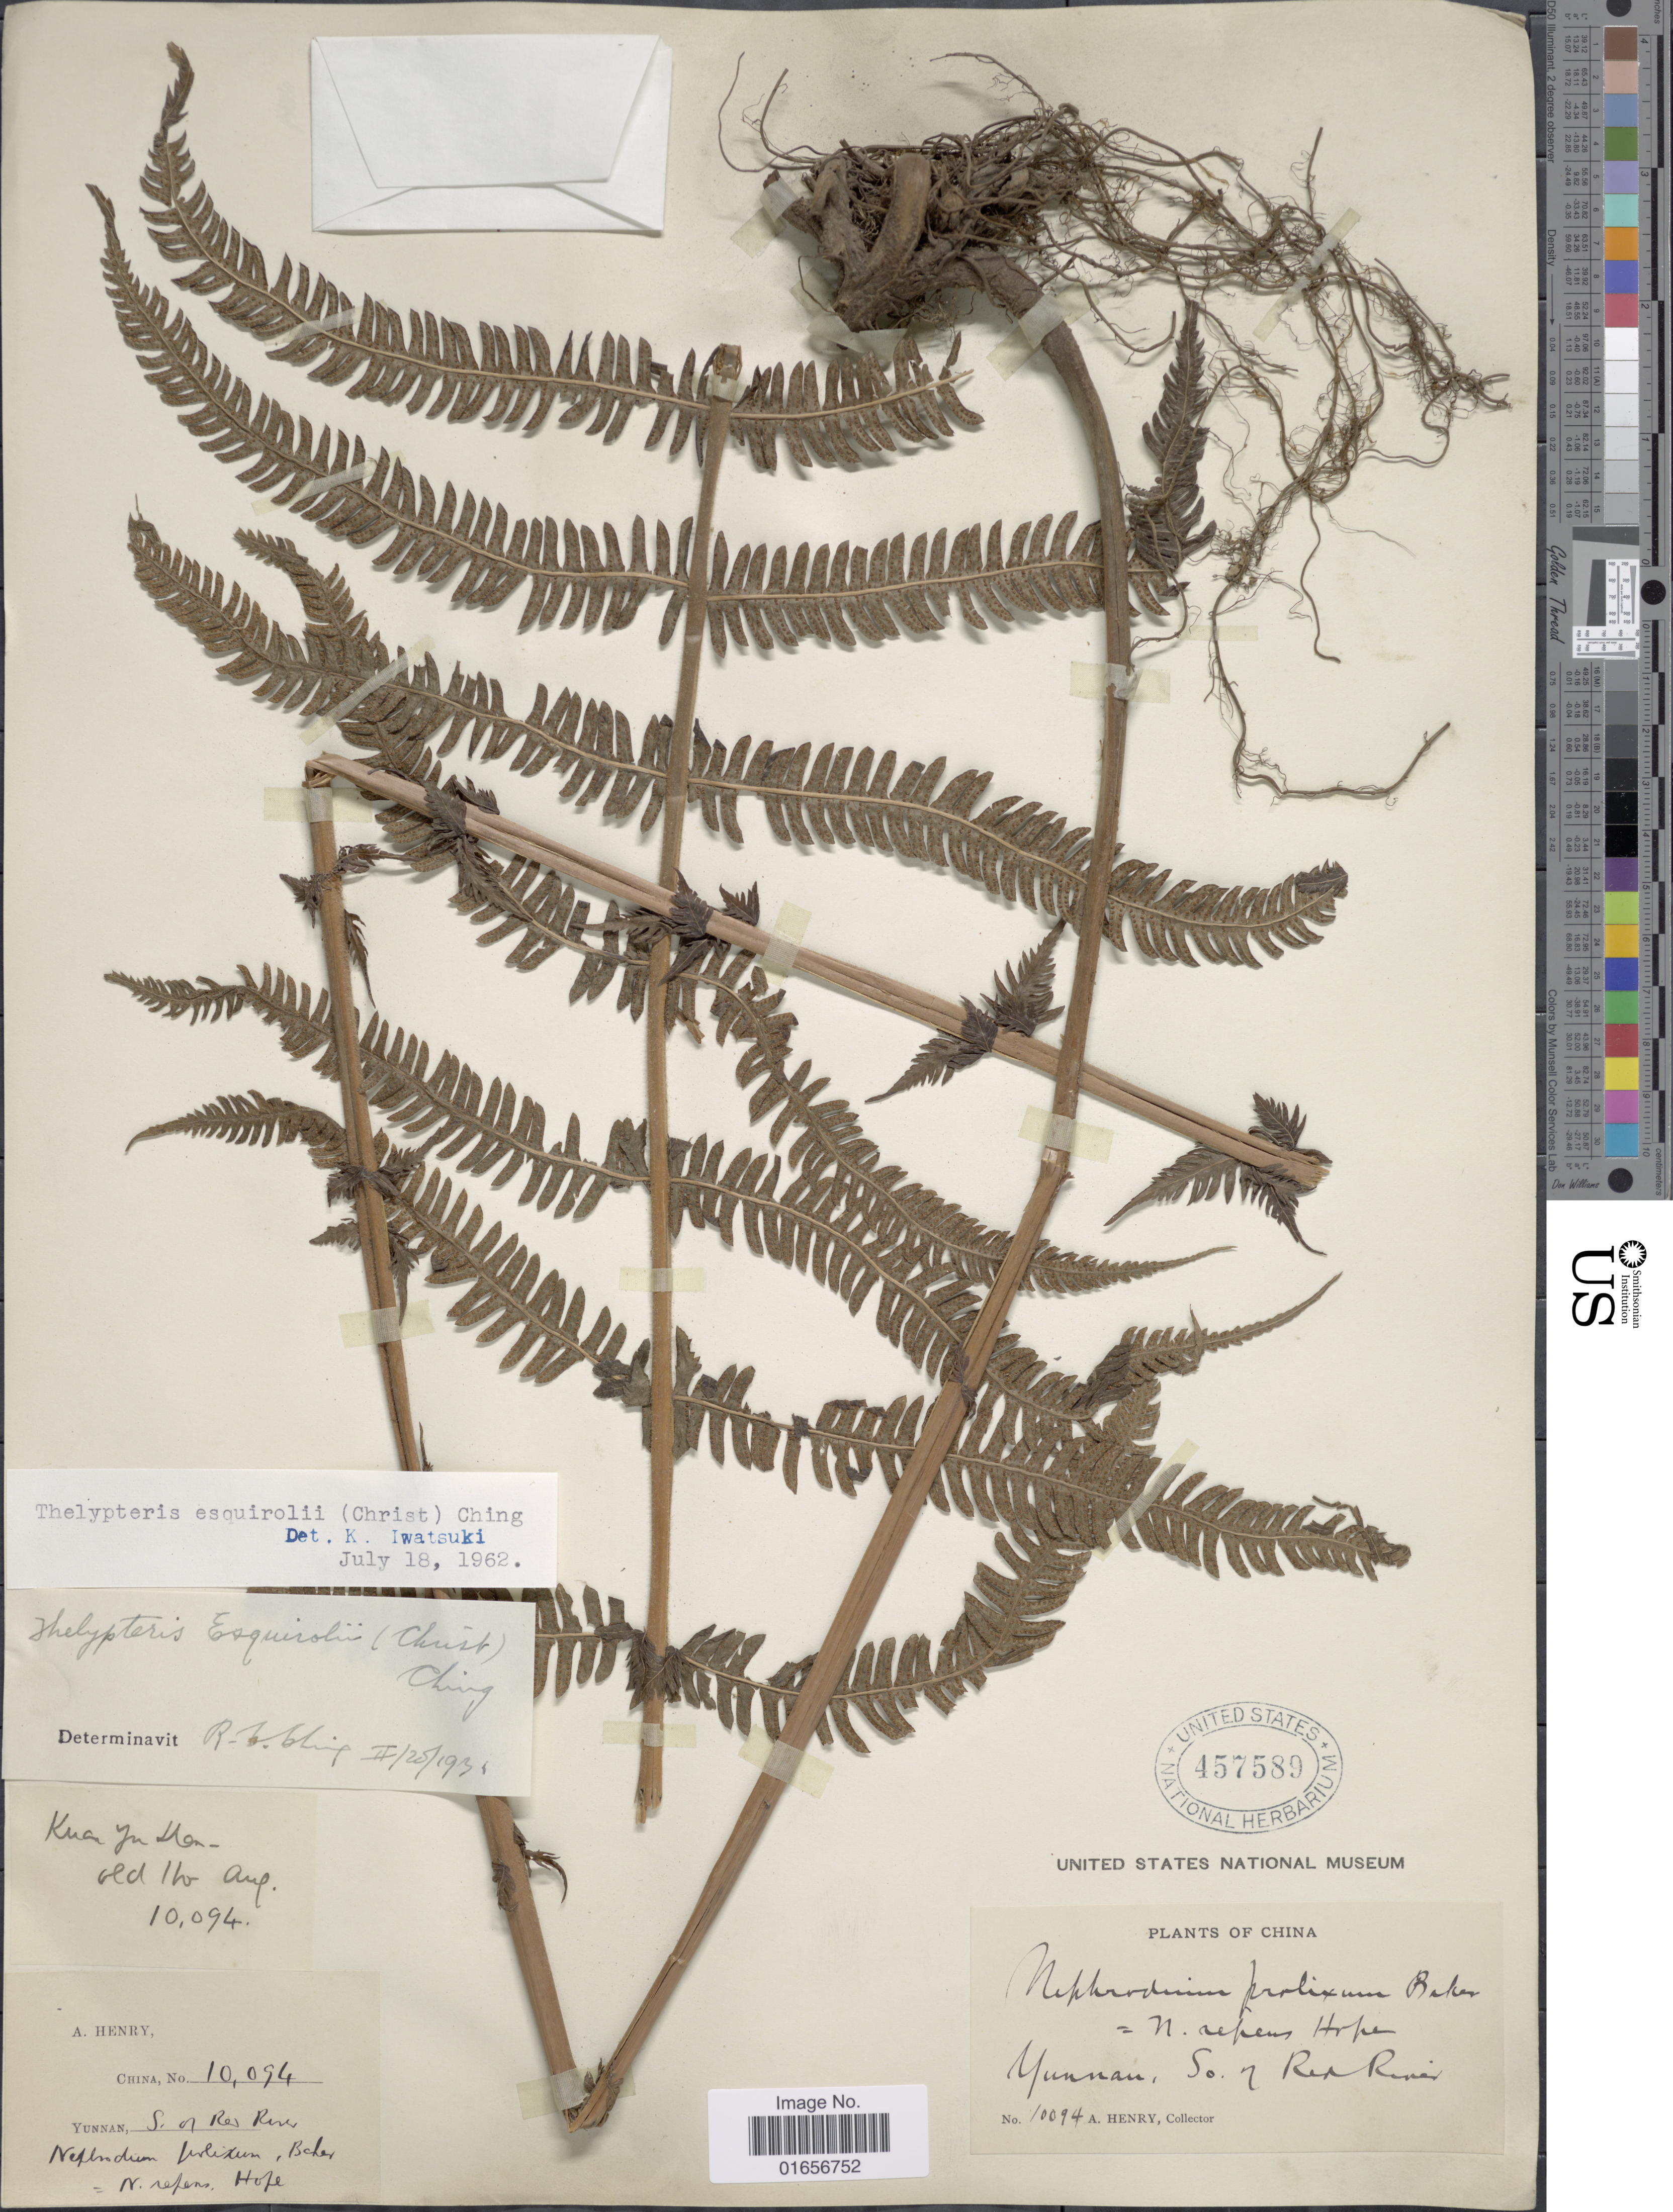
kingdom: Plantae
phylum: Tracheophyta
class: Polypodiopsida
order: Polypodiales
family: Thelypteridaceae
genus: Pseudocyclosorus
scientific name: Pseudocyclosorus esquirolii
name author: (Christ) Ching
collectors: A. Henry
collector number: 10094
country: China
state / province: Yunnan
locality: S. of Red River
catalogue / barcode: US 457589